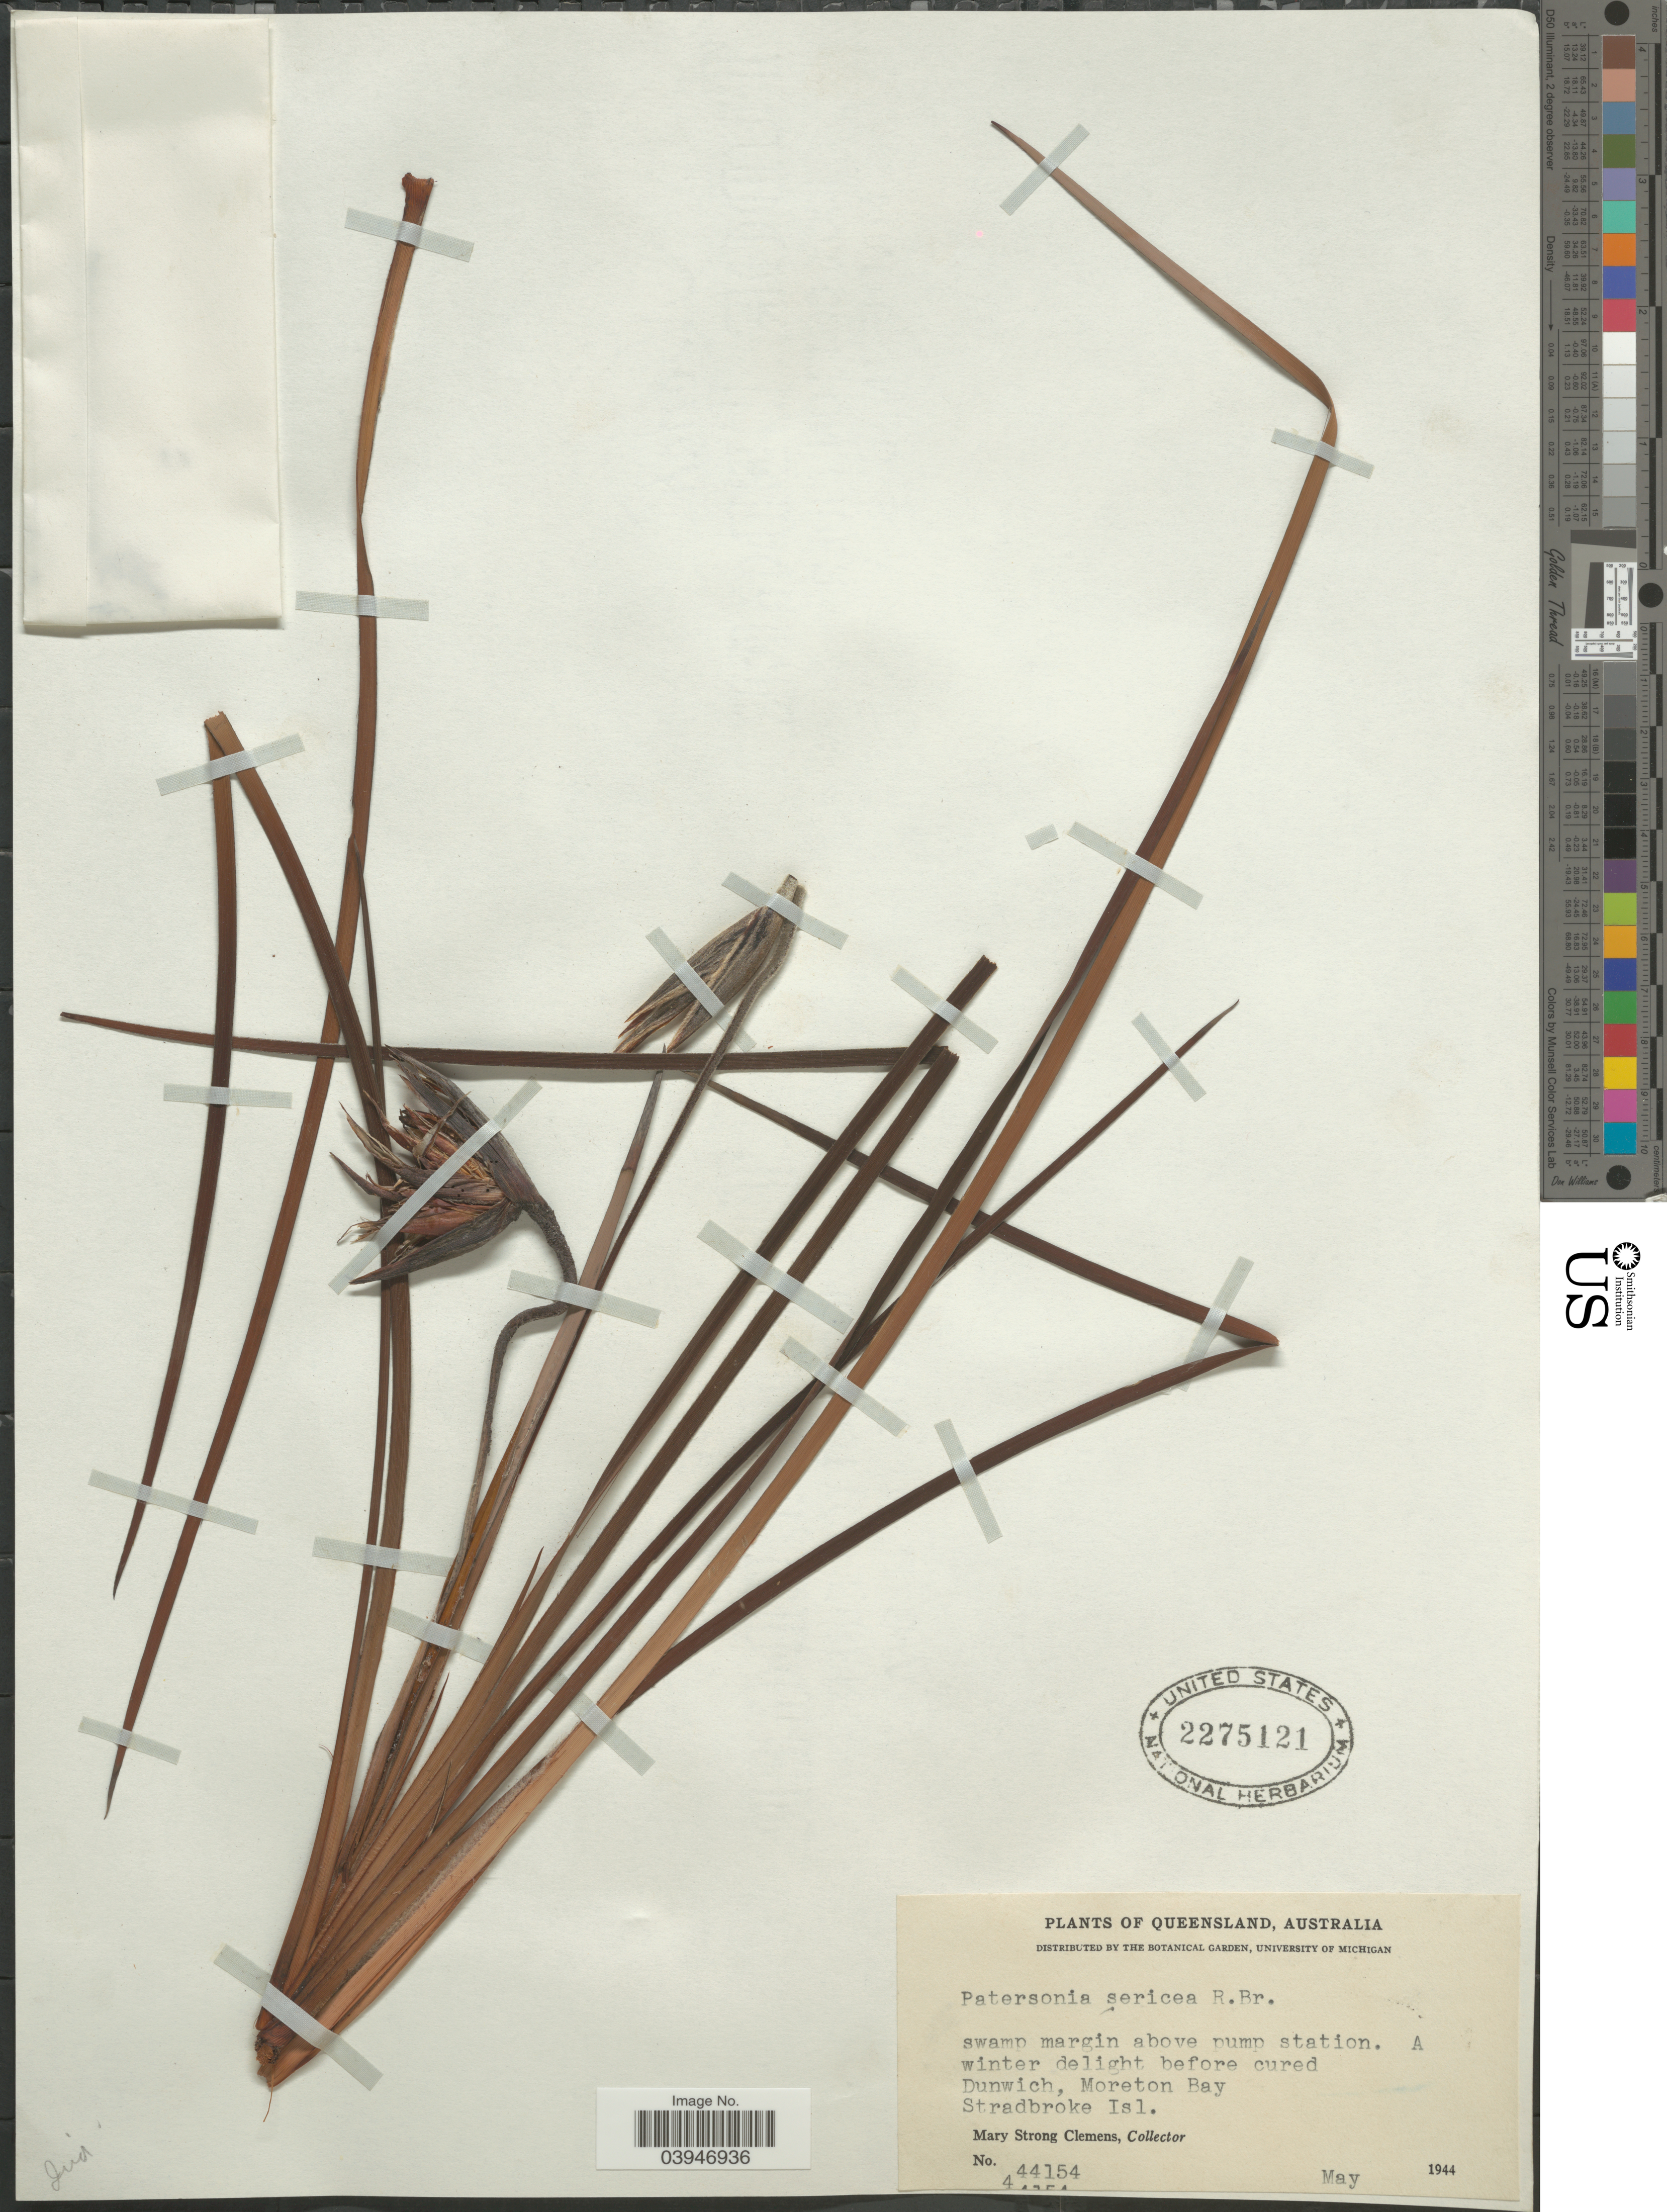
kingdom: Plantae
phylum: Tracheophyta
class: Liliopsida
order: Asparagales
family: Iridaceae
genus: Patersonia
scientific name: Patersonia sericea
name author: R. Br.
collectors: M. S. Clemens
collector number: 44154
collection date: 1944-05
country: Australia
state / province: Queensland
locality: Swamp margin above pump station. A winter delight before cured Dunwich, Moreton Bay. Stradbroke Isl.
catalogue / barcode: US 2275121